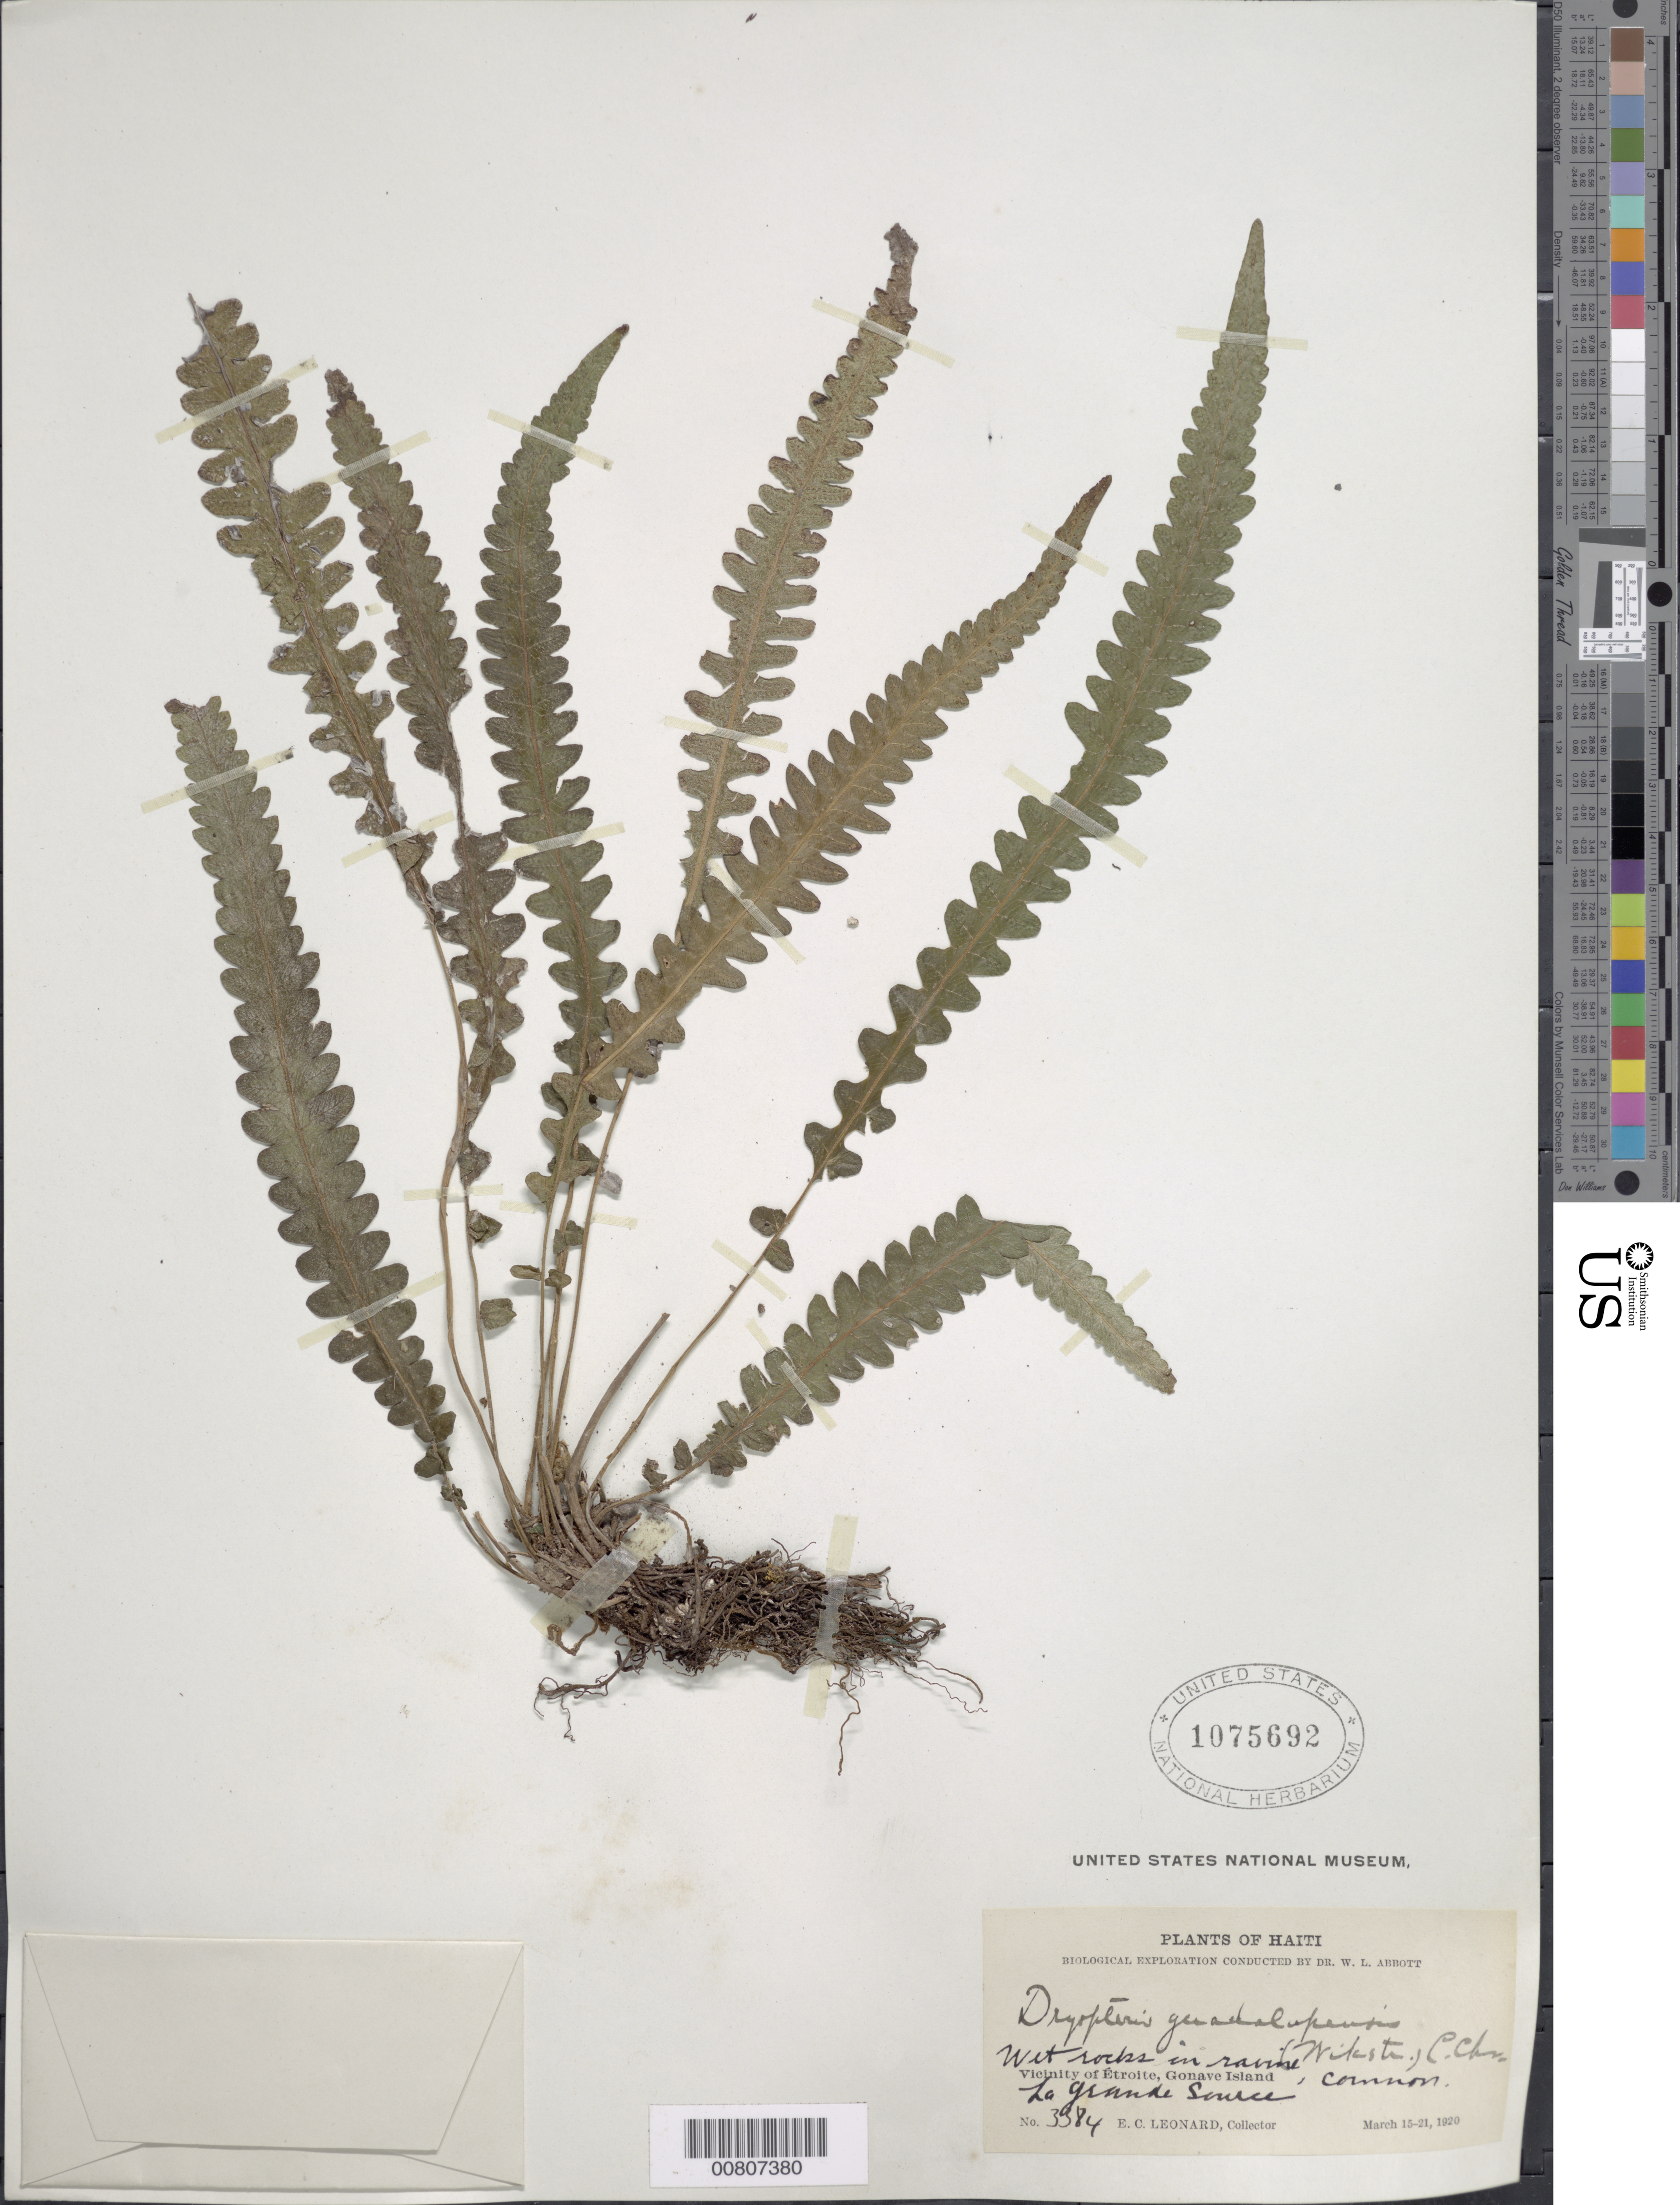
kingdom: Plantae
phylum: Tracheophyta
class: Polypodiopsida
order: Polypodiales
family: Thelypteridaceae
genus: Goniopteris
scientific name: Goniopteris guadelupensis (Wikstr.) comb. nov., ined 2015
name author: (Wikstr.)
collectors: E. C. Leonard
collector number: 3384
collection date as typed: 15 Mar 1920 to 21 Mar 1920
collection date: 1920-03-15/1920-03-21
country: Haiti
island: Hispaniola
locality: Gonave Island, vicinity Étroite, La Grande Source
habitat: Wet rocks in ravine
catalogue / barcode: US 1075692